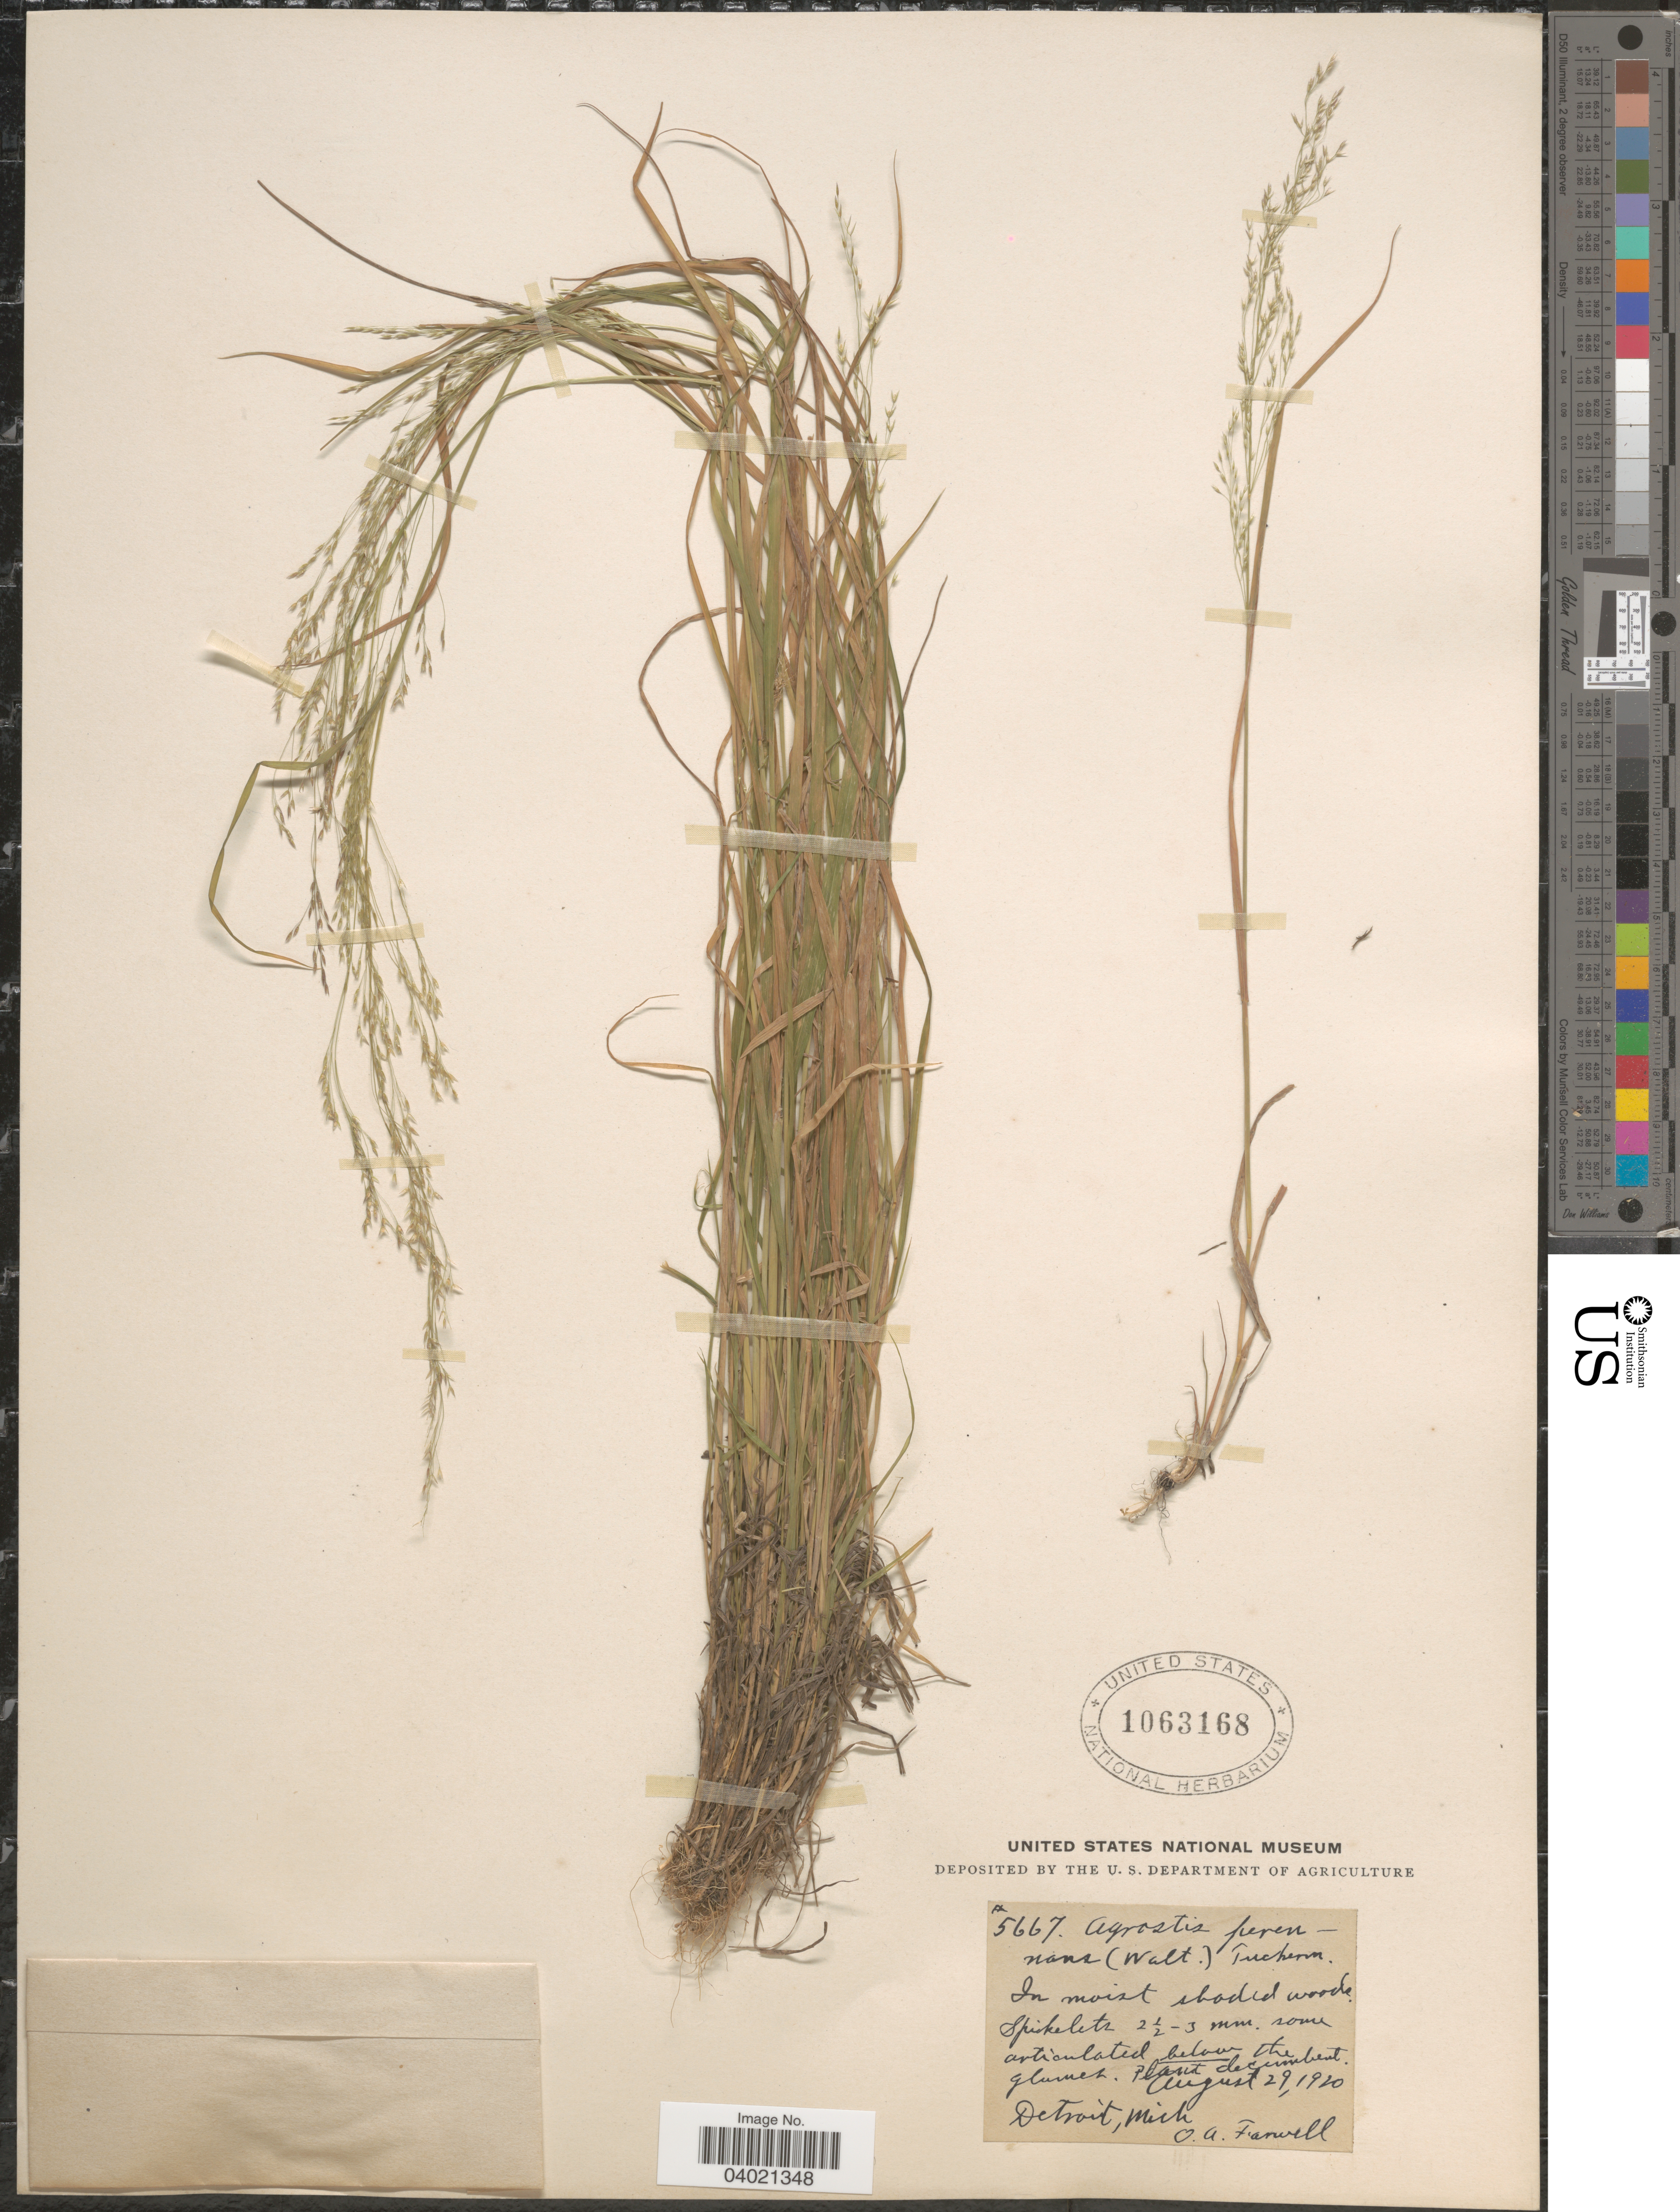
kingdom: Plantae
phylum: Tracheophyta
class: Liliopsida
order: Poales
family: Poaceae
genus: Agrostis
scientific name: Agrostis perennans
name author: (Walter) Tuck.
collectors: O. Farwell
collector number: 5667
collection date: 1920-08-29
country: United States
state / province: Michigan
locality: Detroit.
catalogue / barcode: US 1063168